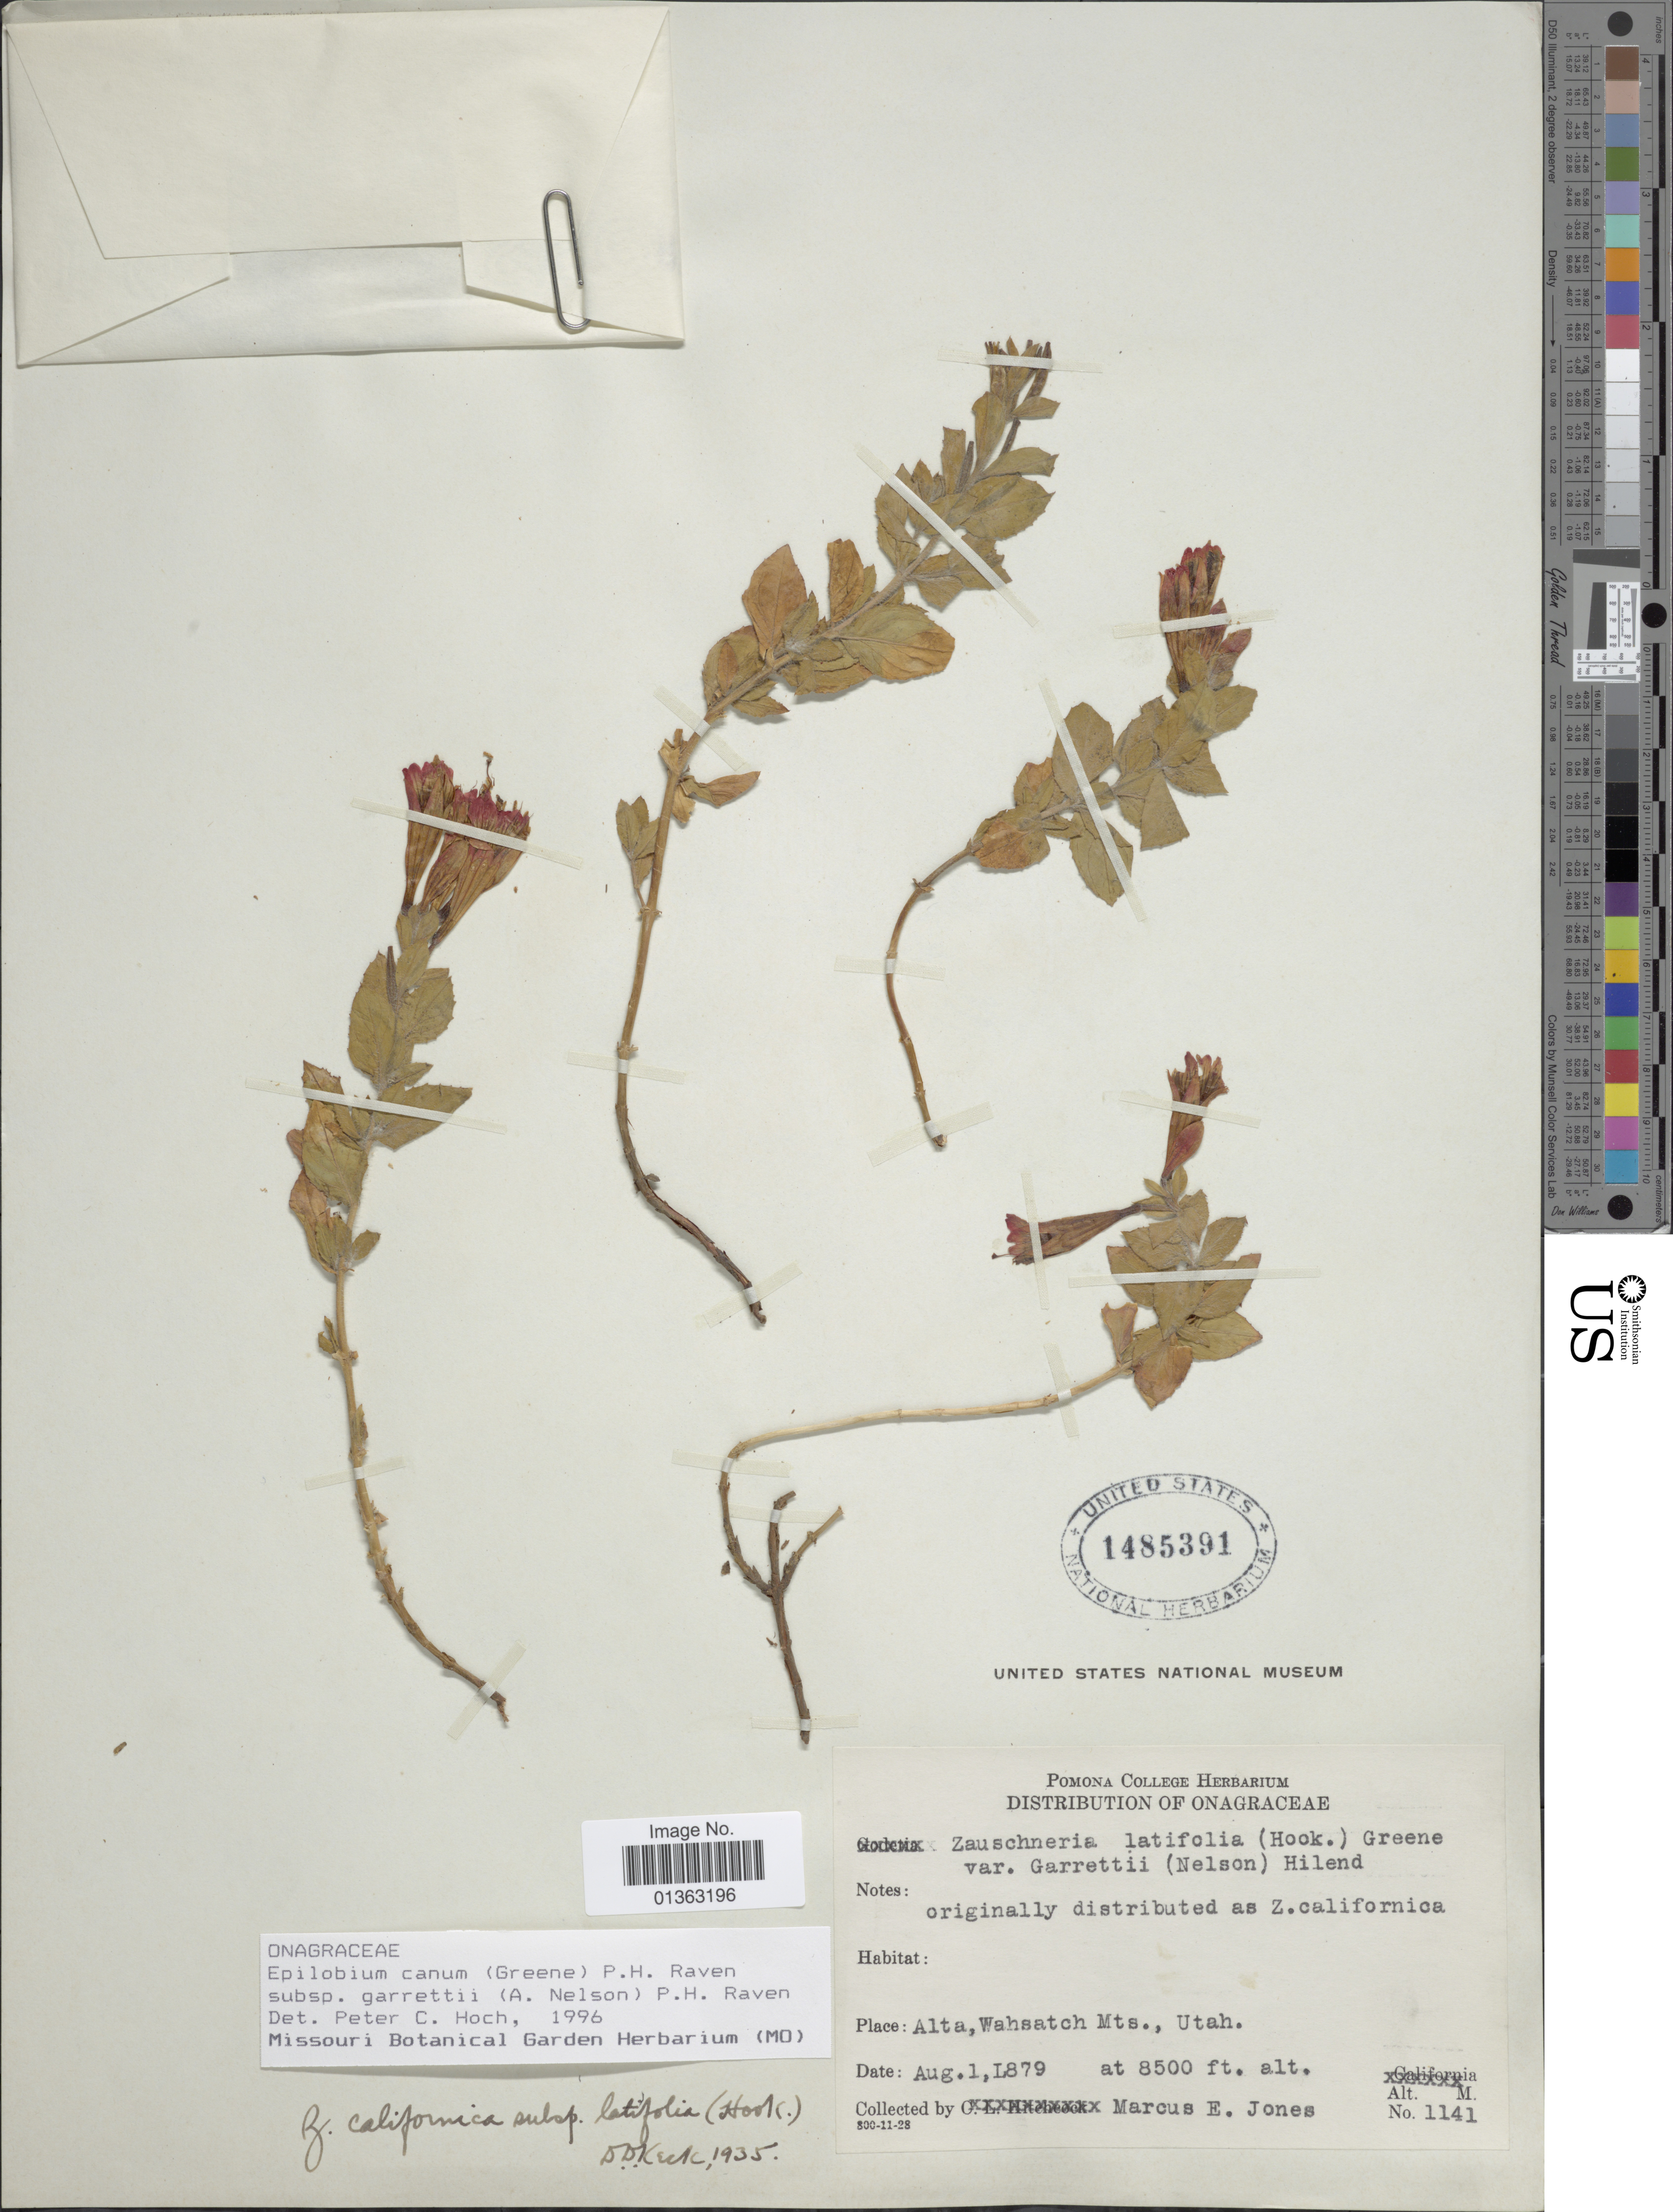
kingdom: Plantae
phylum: Tracheophyta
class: Magnoliopsida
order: Myrtales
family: Onagraceae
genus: Epilobium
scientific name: Epilobium canum subsp. garrettii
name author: (A. Nelson) P.H. Raven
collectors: M. E. Jones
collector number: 1141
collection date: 1879-08-01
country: United States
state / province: Utah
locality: Alta, Wahsatch Mts.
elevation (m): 2591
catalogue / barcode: US 1485391